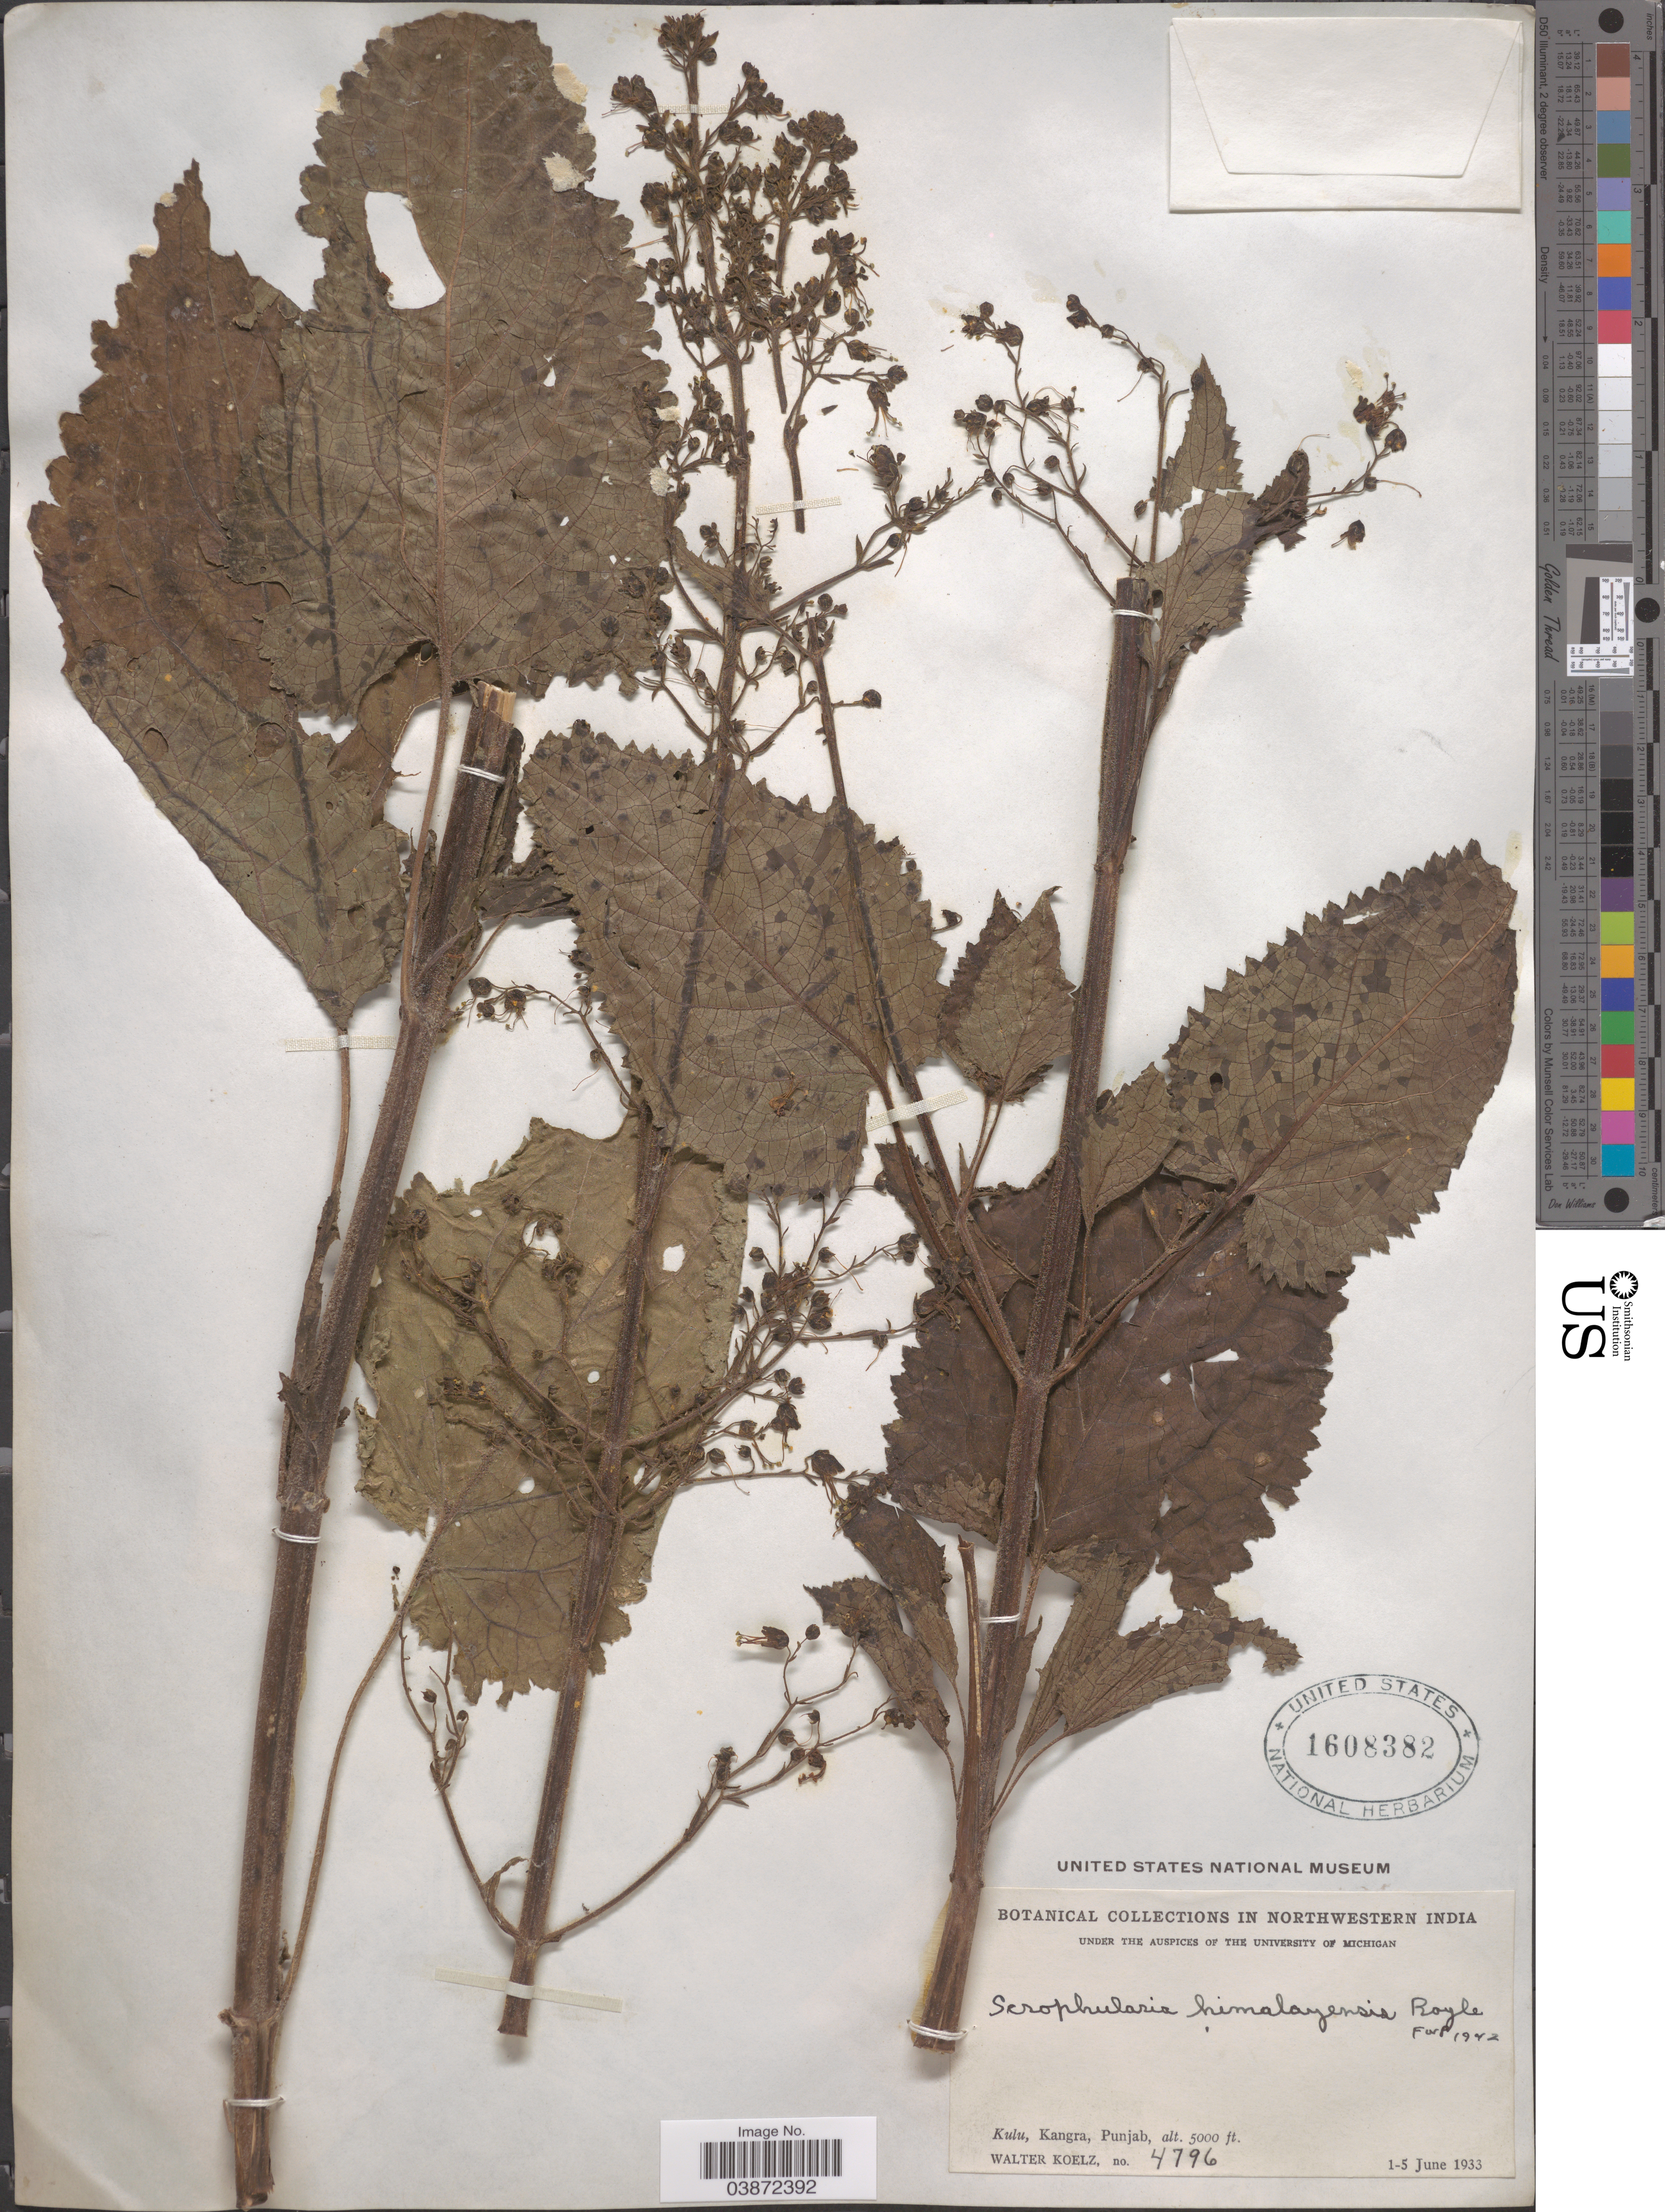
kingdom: Plantae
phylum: Tracheophyta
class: Magnoliopsida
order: Lamiales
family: Scrophulariaceae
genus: Scrophularia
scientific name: Scrophularia himalensis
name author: Royle ex Benth.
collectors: W. N. Koelz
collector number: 4796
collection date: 1933-06-01/1933-06-05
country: India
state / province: Punjab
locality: Northwestern India. Kulu, Kangra.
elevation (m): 1524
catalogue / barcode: US 1608382